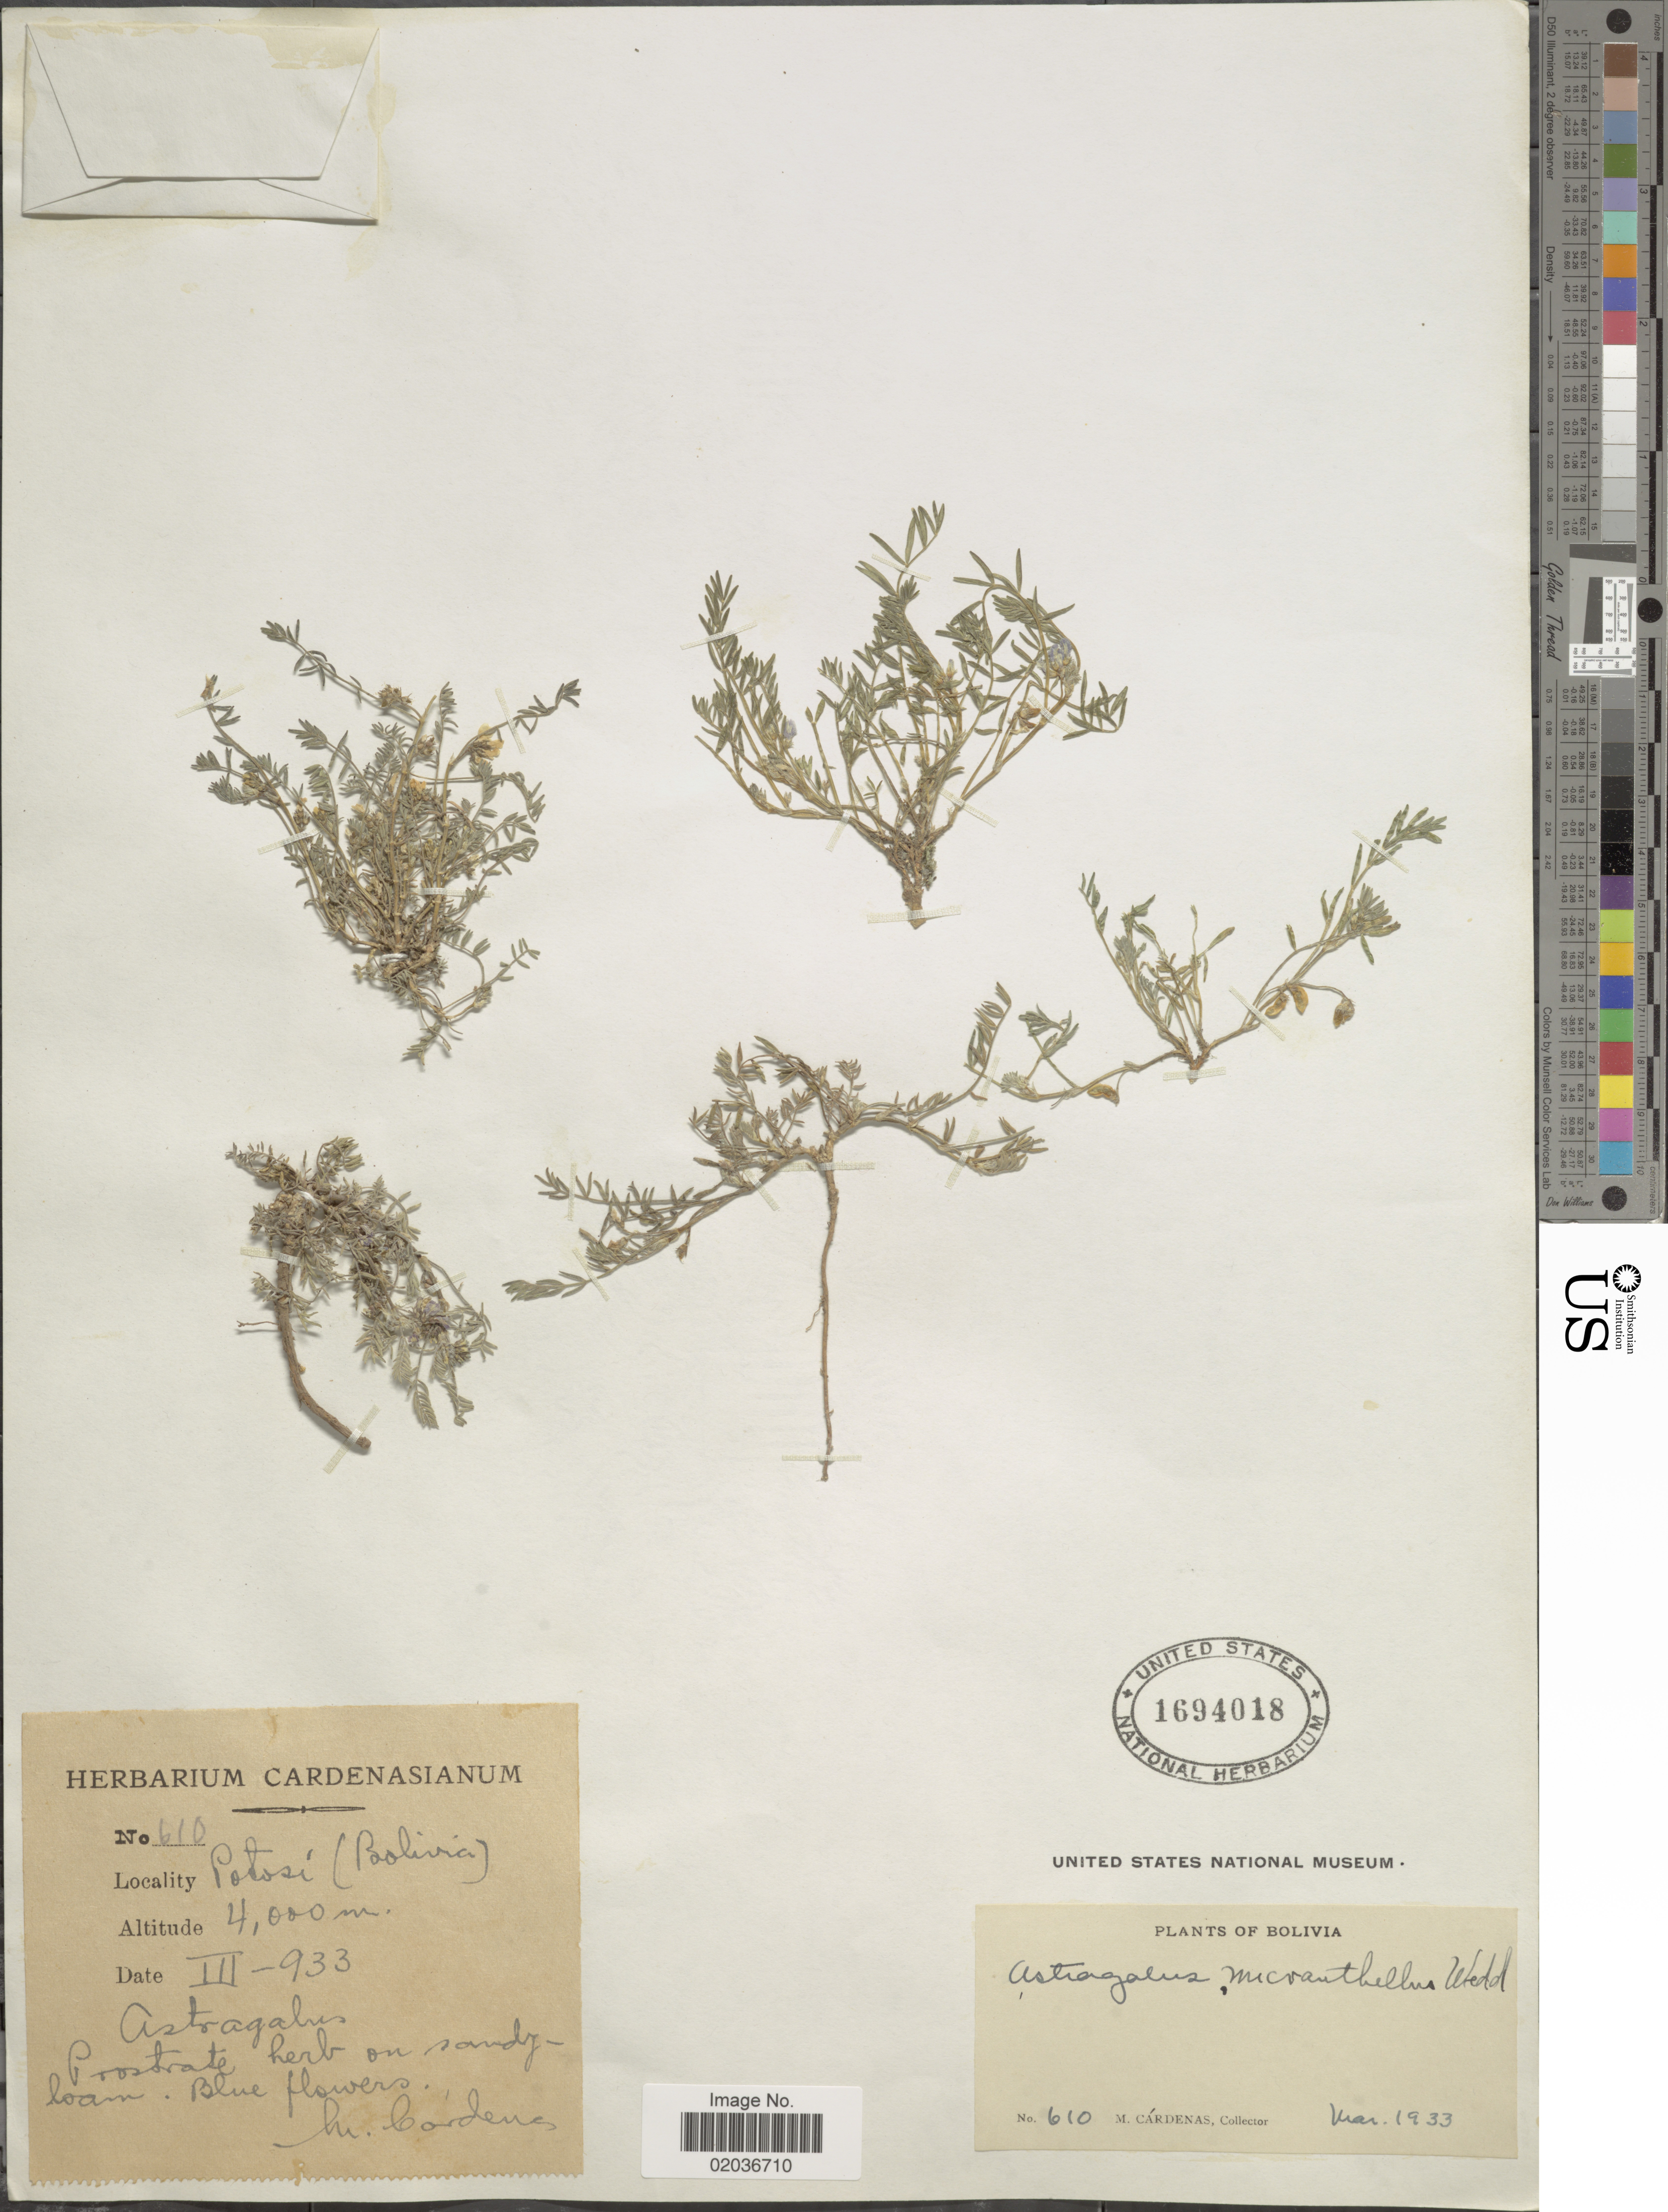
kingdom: Plantae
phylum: Tracheophyta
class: Magnoliopsida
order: Fabales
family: Fabaceae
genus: Astragalus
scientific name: Astragalus micranthellus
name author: Wedd.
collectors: M. Cárdenas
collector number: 610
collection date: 1933-03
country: Bolivia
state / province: Potosi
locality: Potosí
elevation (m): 4000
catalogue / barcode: US 1694018